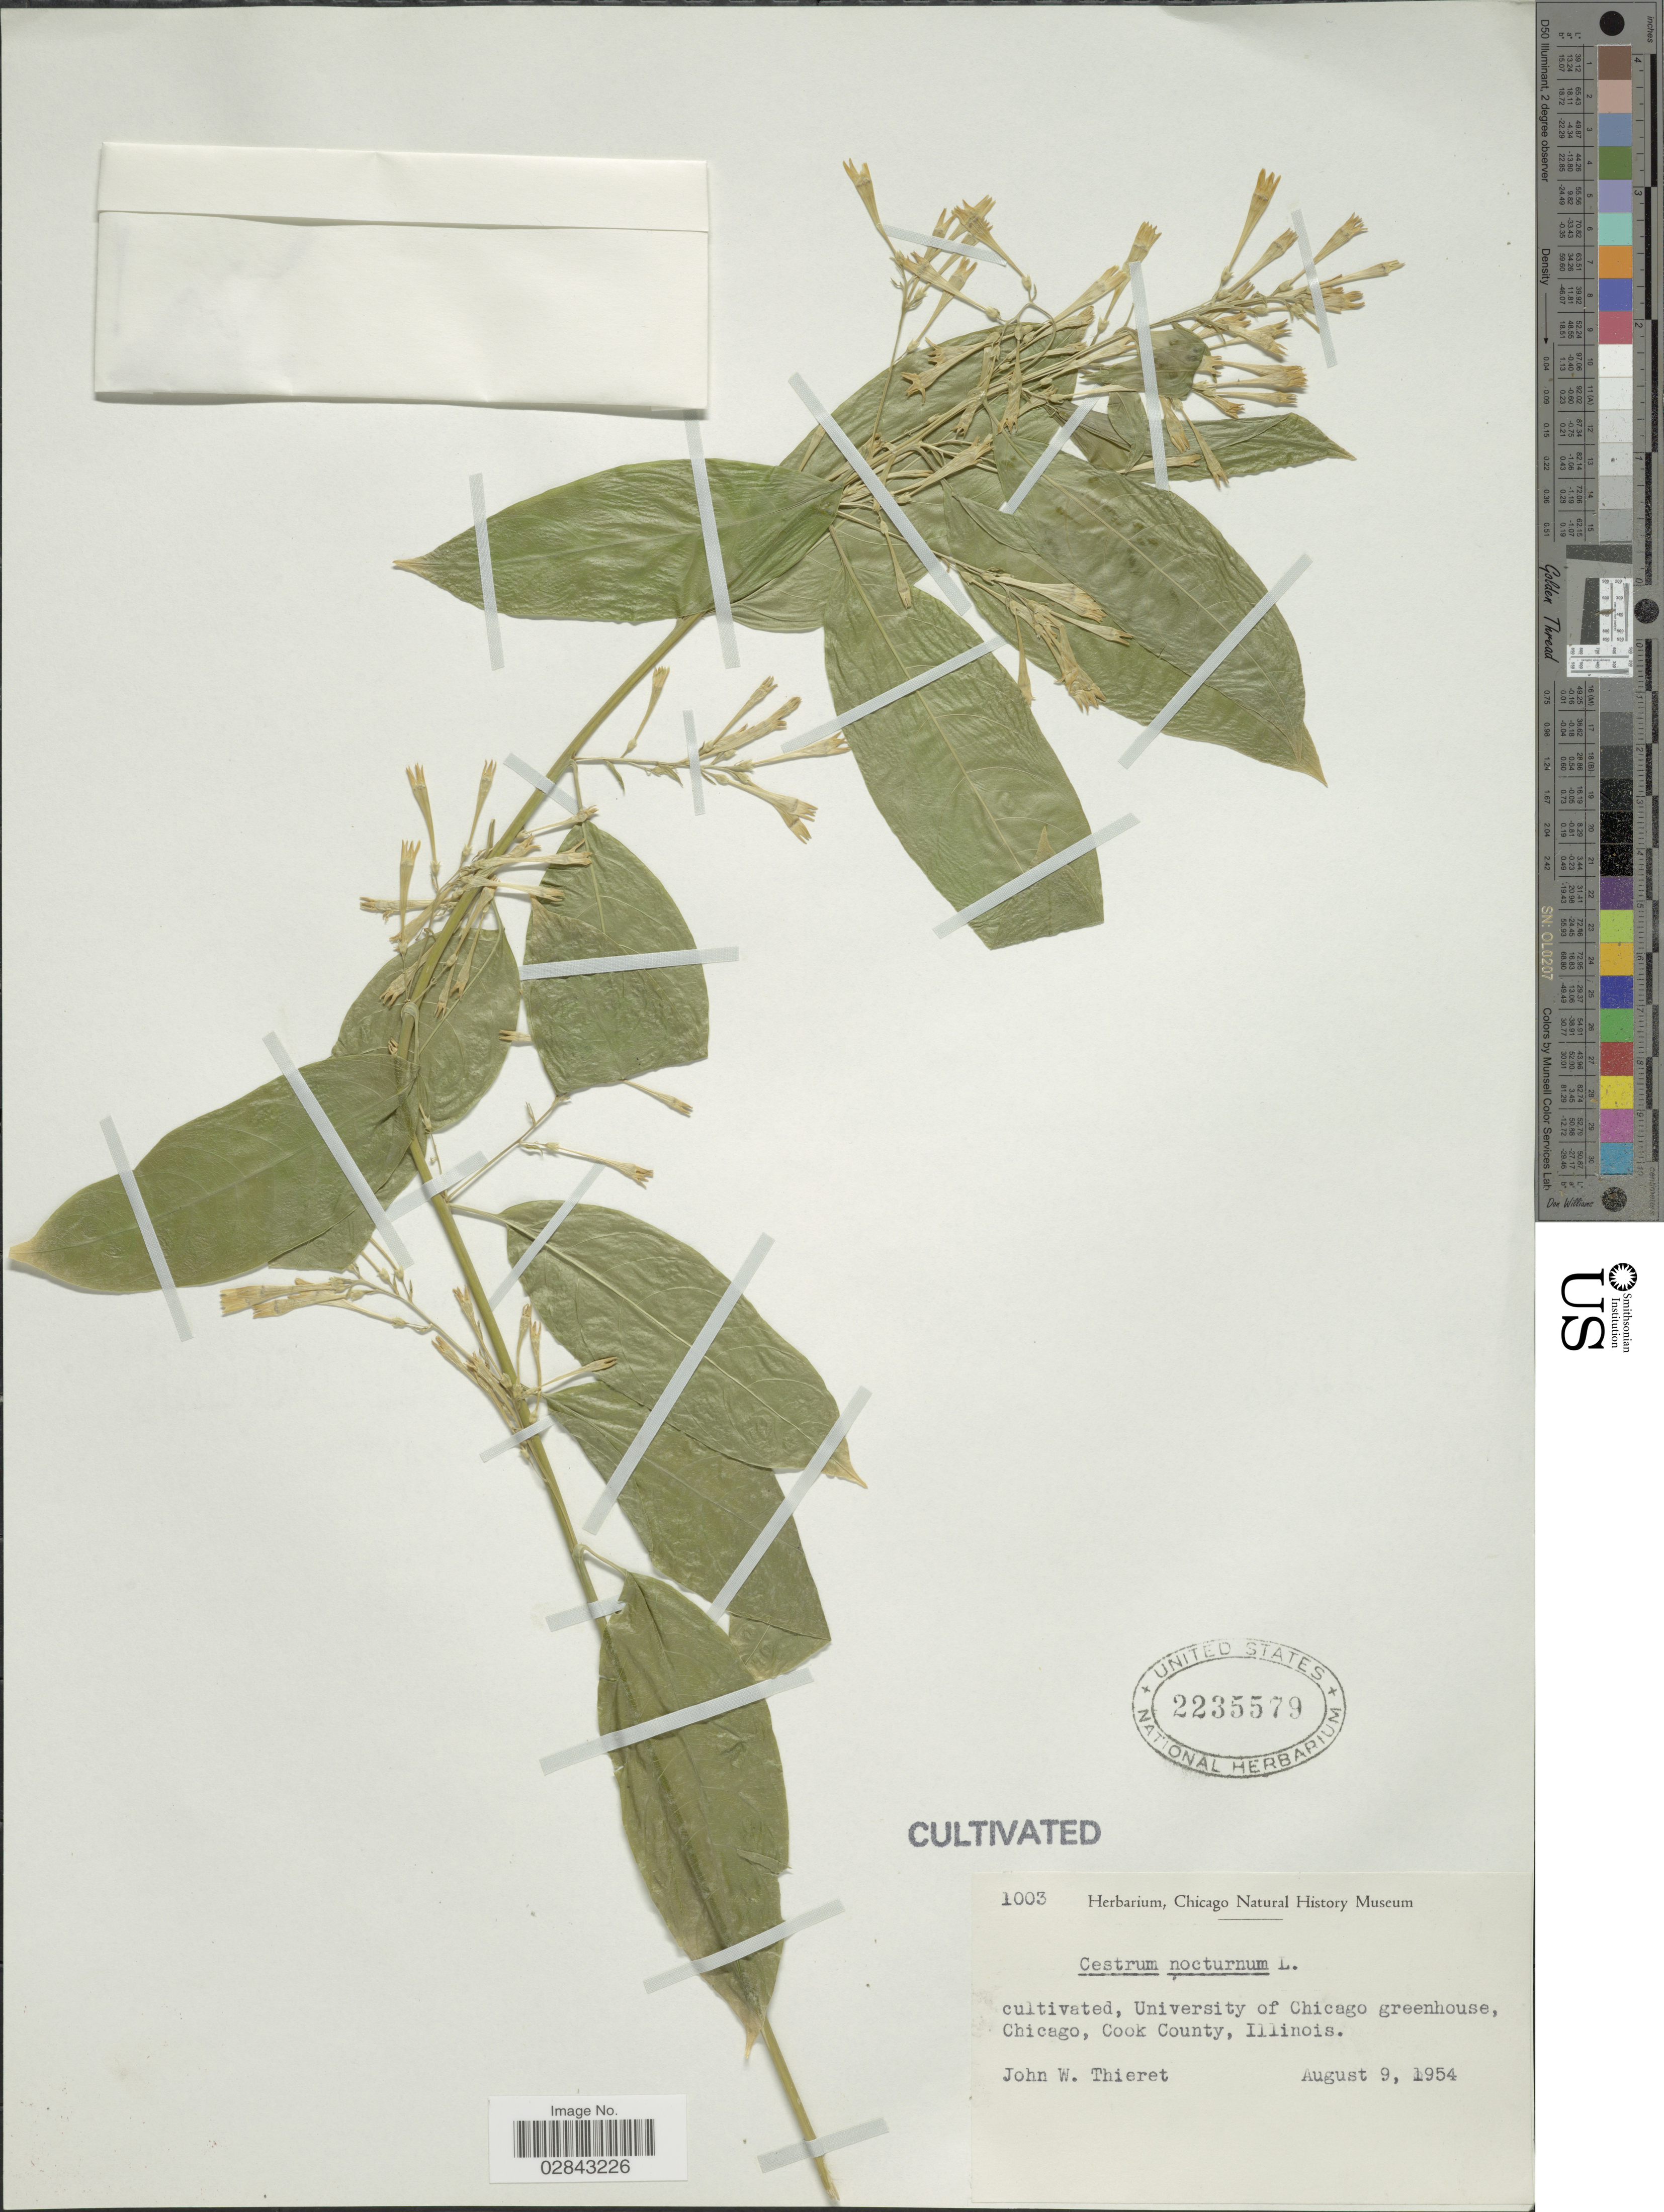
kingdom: Plantae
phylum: Tracheophyta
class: Magnoliopsida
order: Solanales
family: Solanaceae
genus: Cestrum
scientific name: Cestrum nocturnum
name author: L.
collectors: J. W. Thieret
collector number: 1003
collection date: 1954-08-09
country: United States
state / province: Illinois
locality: University of Chicago greenhouse, Chicago, Cook County.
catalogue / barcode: US 2235579